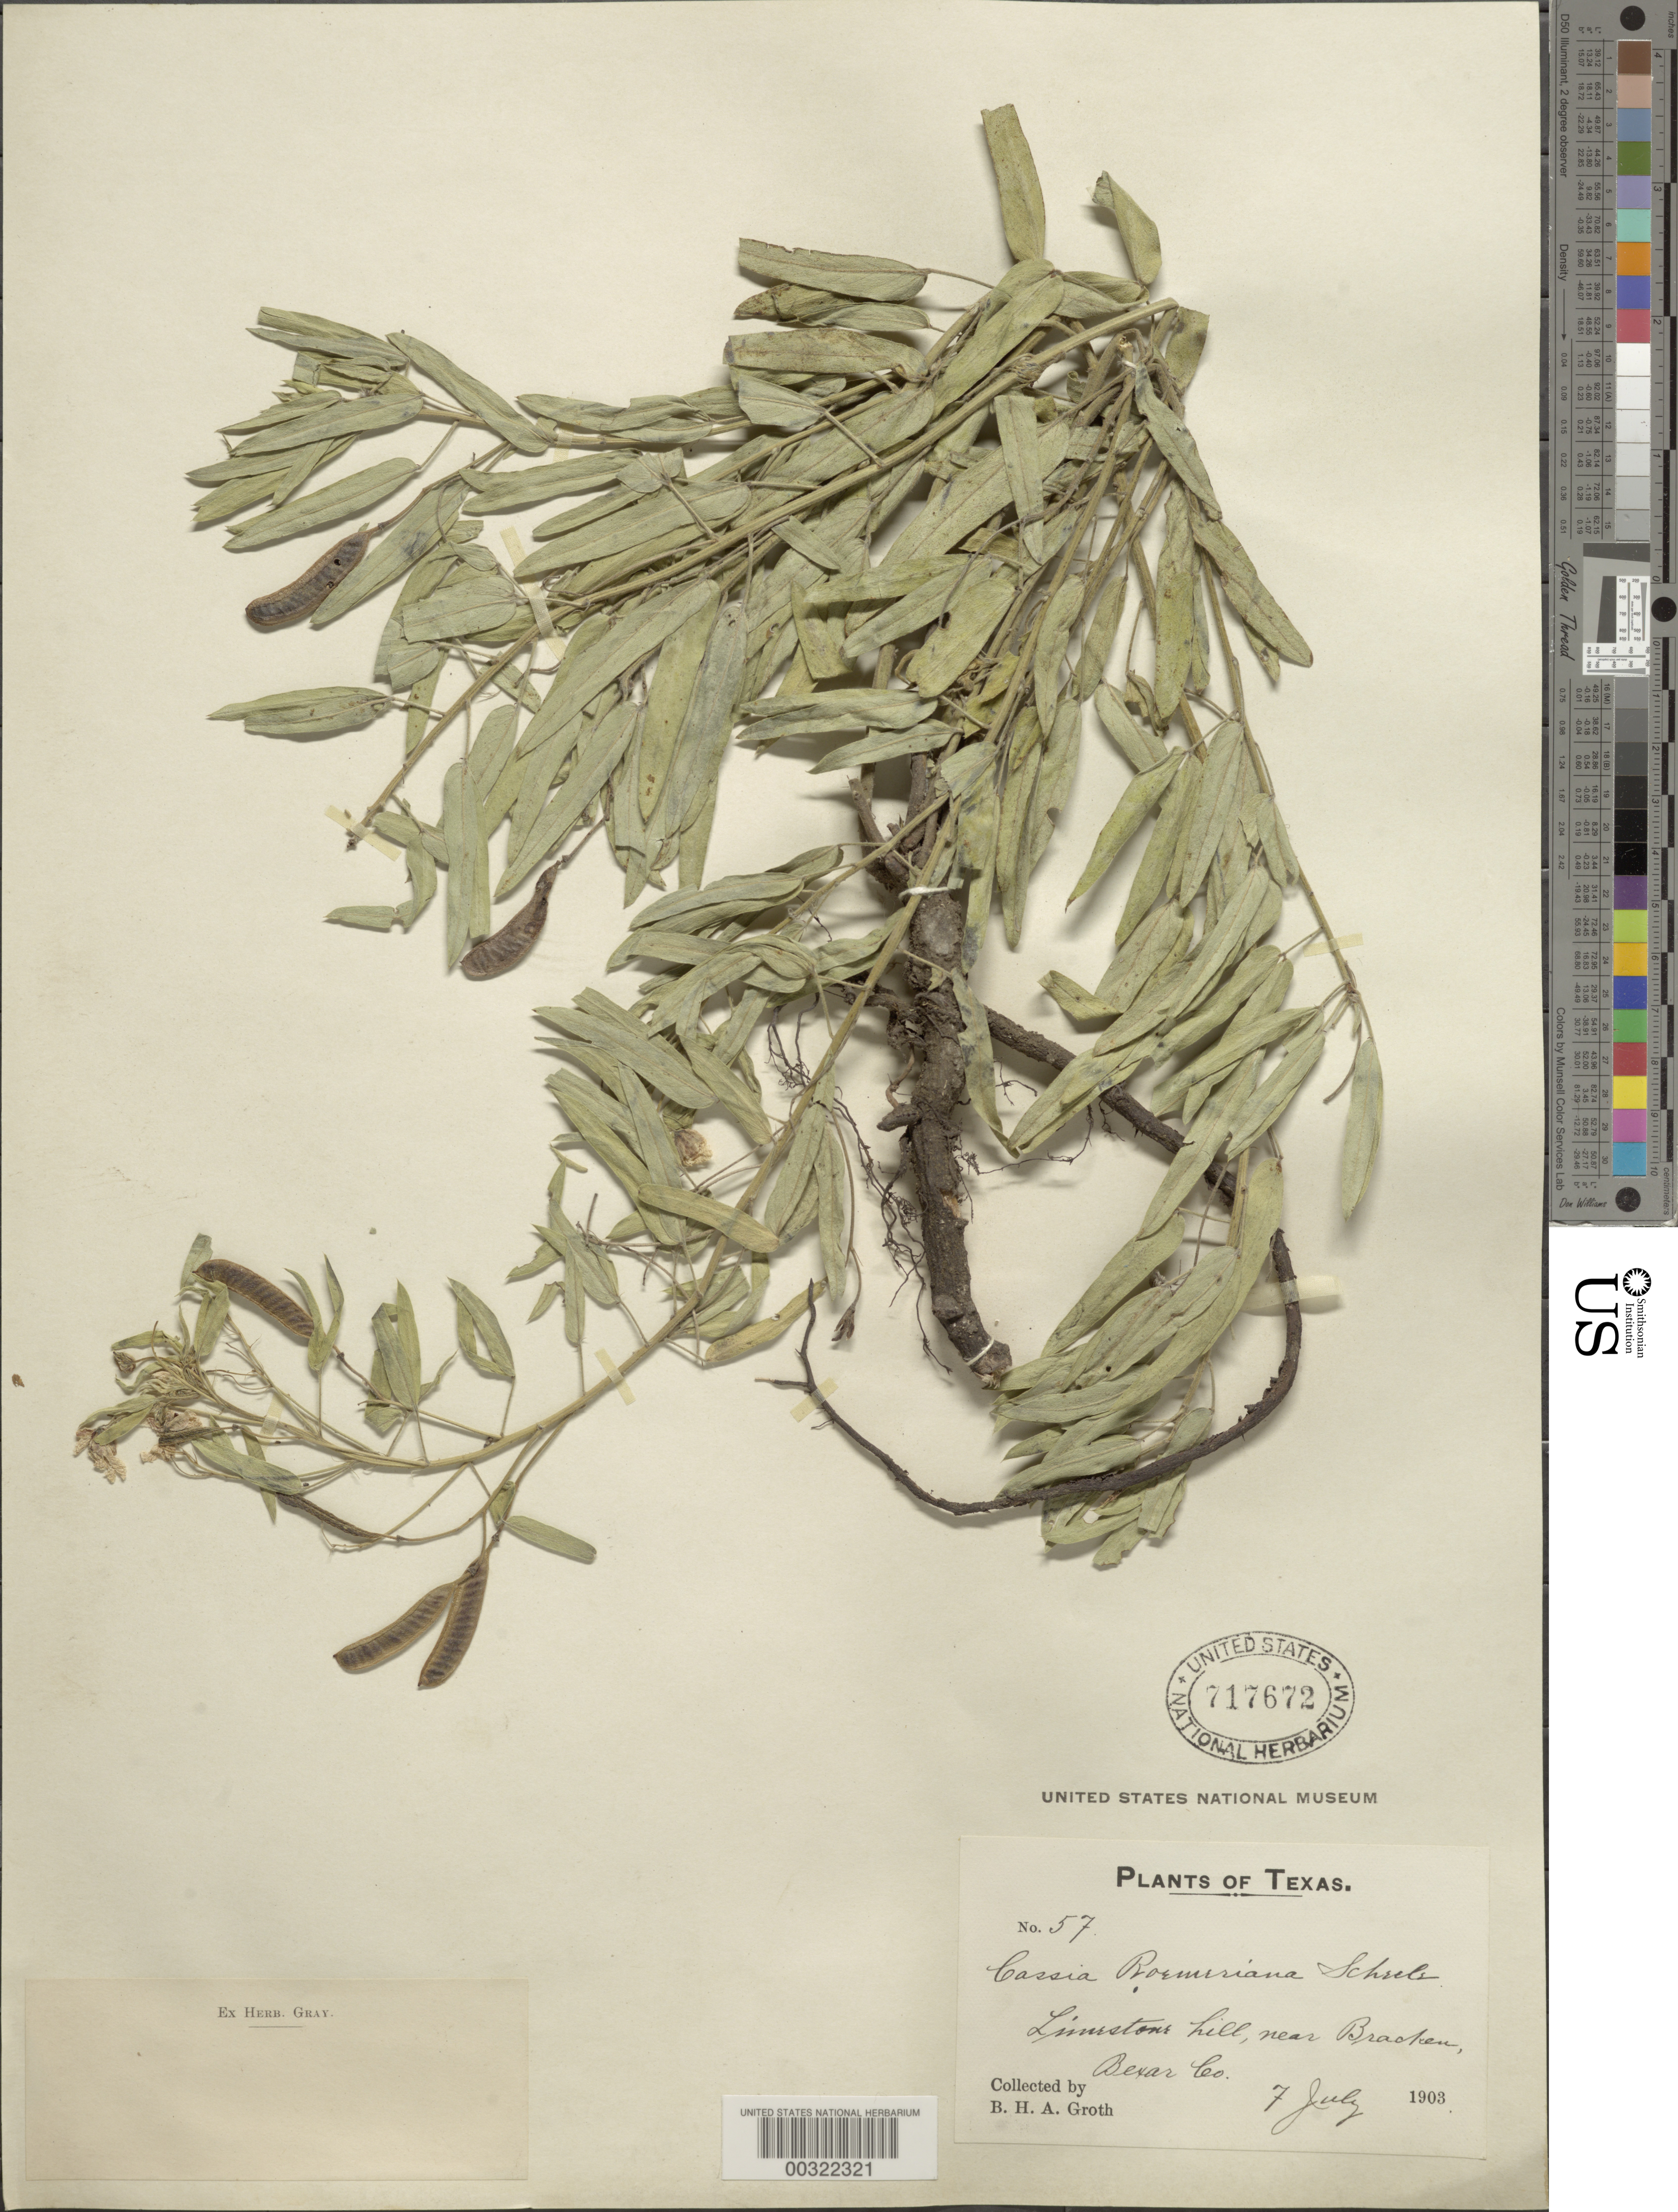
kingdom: Plantae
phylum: Tracheophyta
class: Magnoliopsida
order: Fabales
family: Fabaceae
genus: Senna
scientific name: Senna roemeriana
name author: (Scheele) H.S. Irwin & Barneby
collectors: B. Groth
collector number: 57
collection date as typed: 07 Jul 1903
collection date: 1903-07-07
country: United States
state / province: Texas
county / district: Bexar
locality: Near bracken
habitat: Limestone hill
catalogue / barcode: US 717672